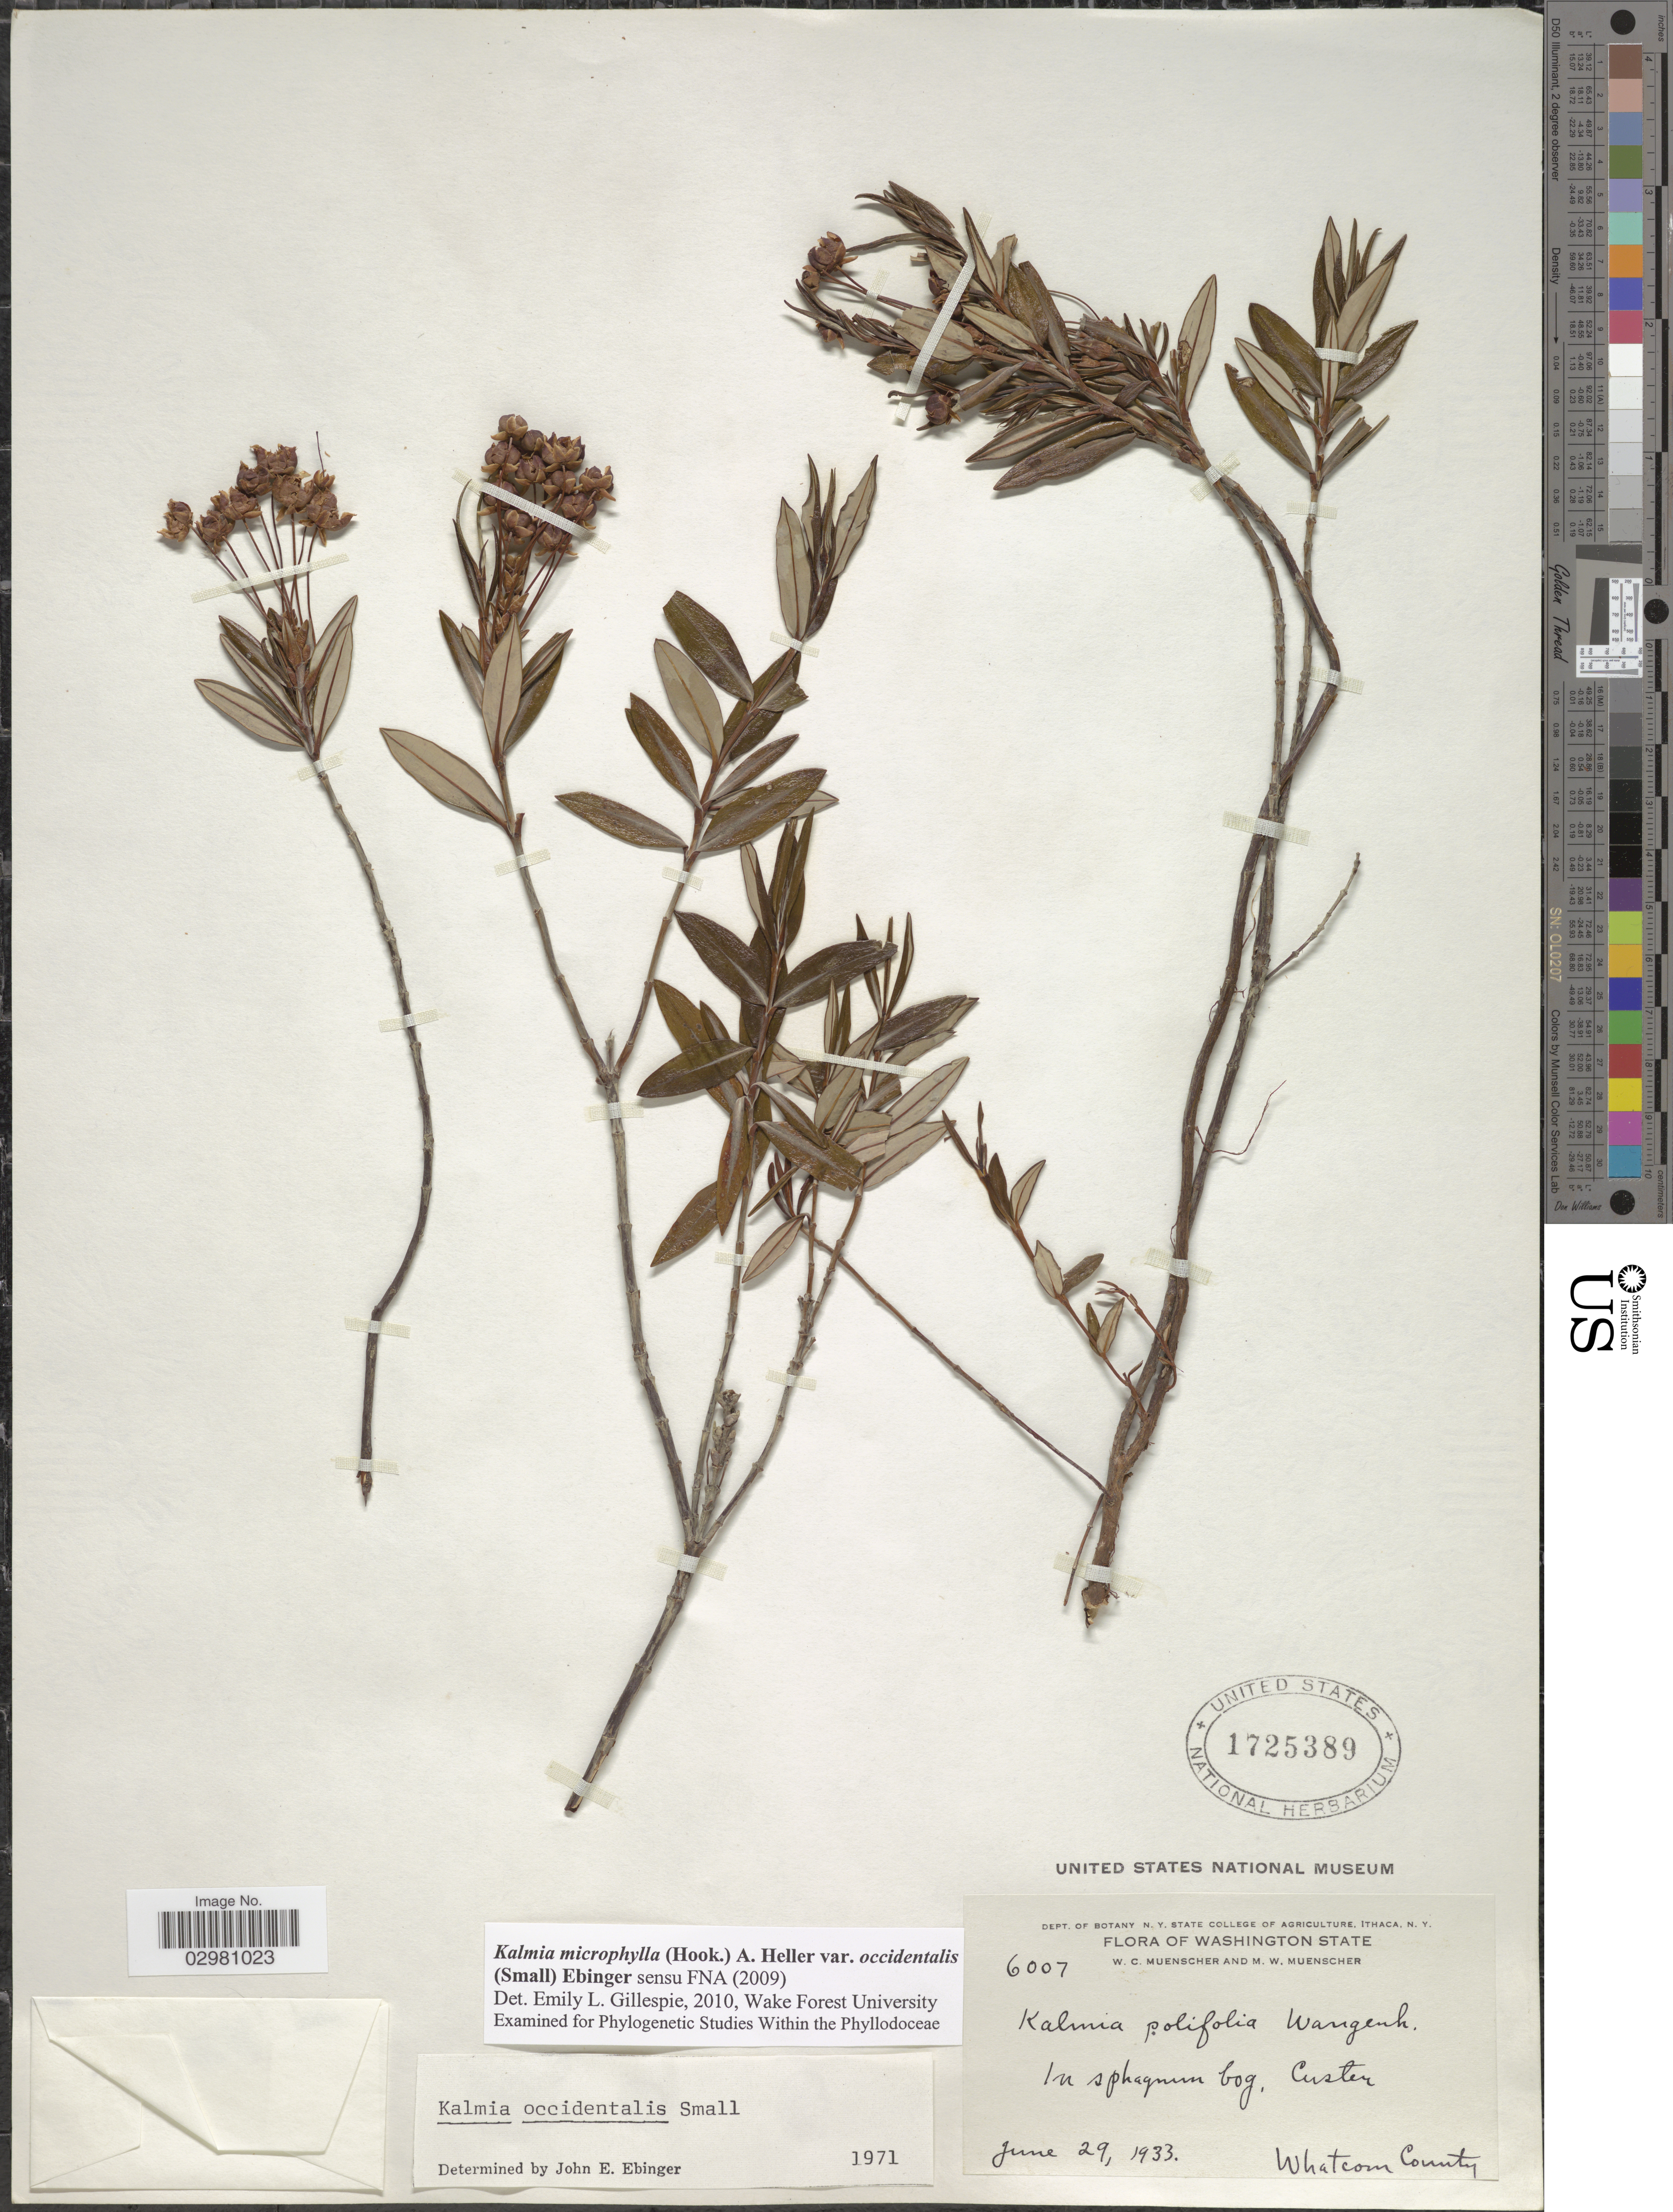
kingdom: Plantae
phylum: Tracheophyta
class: Magnoliopsida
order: Ericales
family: Ericaceae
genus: Kalmia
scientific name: Kalmia microphylla var. occidentalis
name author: (Small) Ebinger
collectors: W. Muenscher & M. Muenscher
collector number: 6007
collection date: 1933-06-29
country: United States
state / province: Washington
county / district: Whatcom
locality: Custer. Whatcom County.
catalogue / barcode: US 1725389